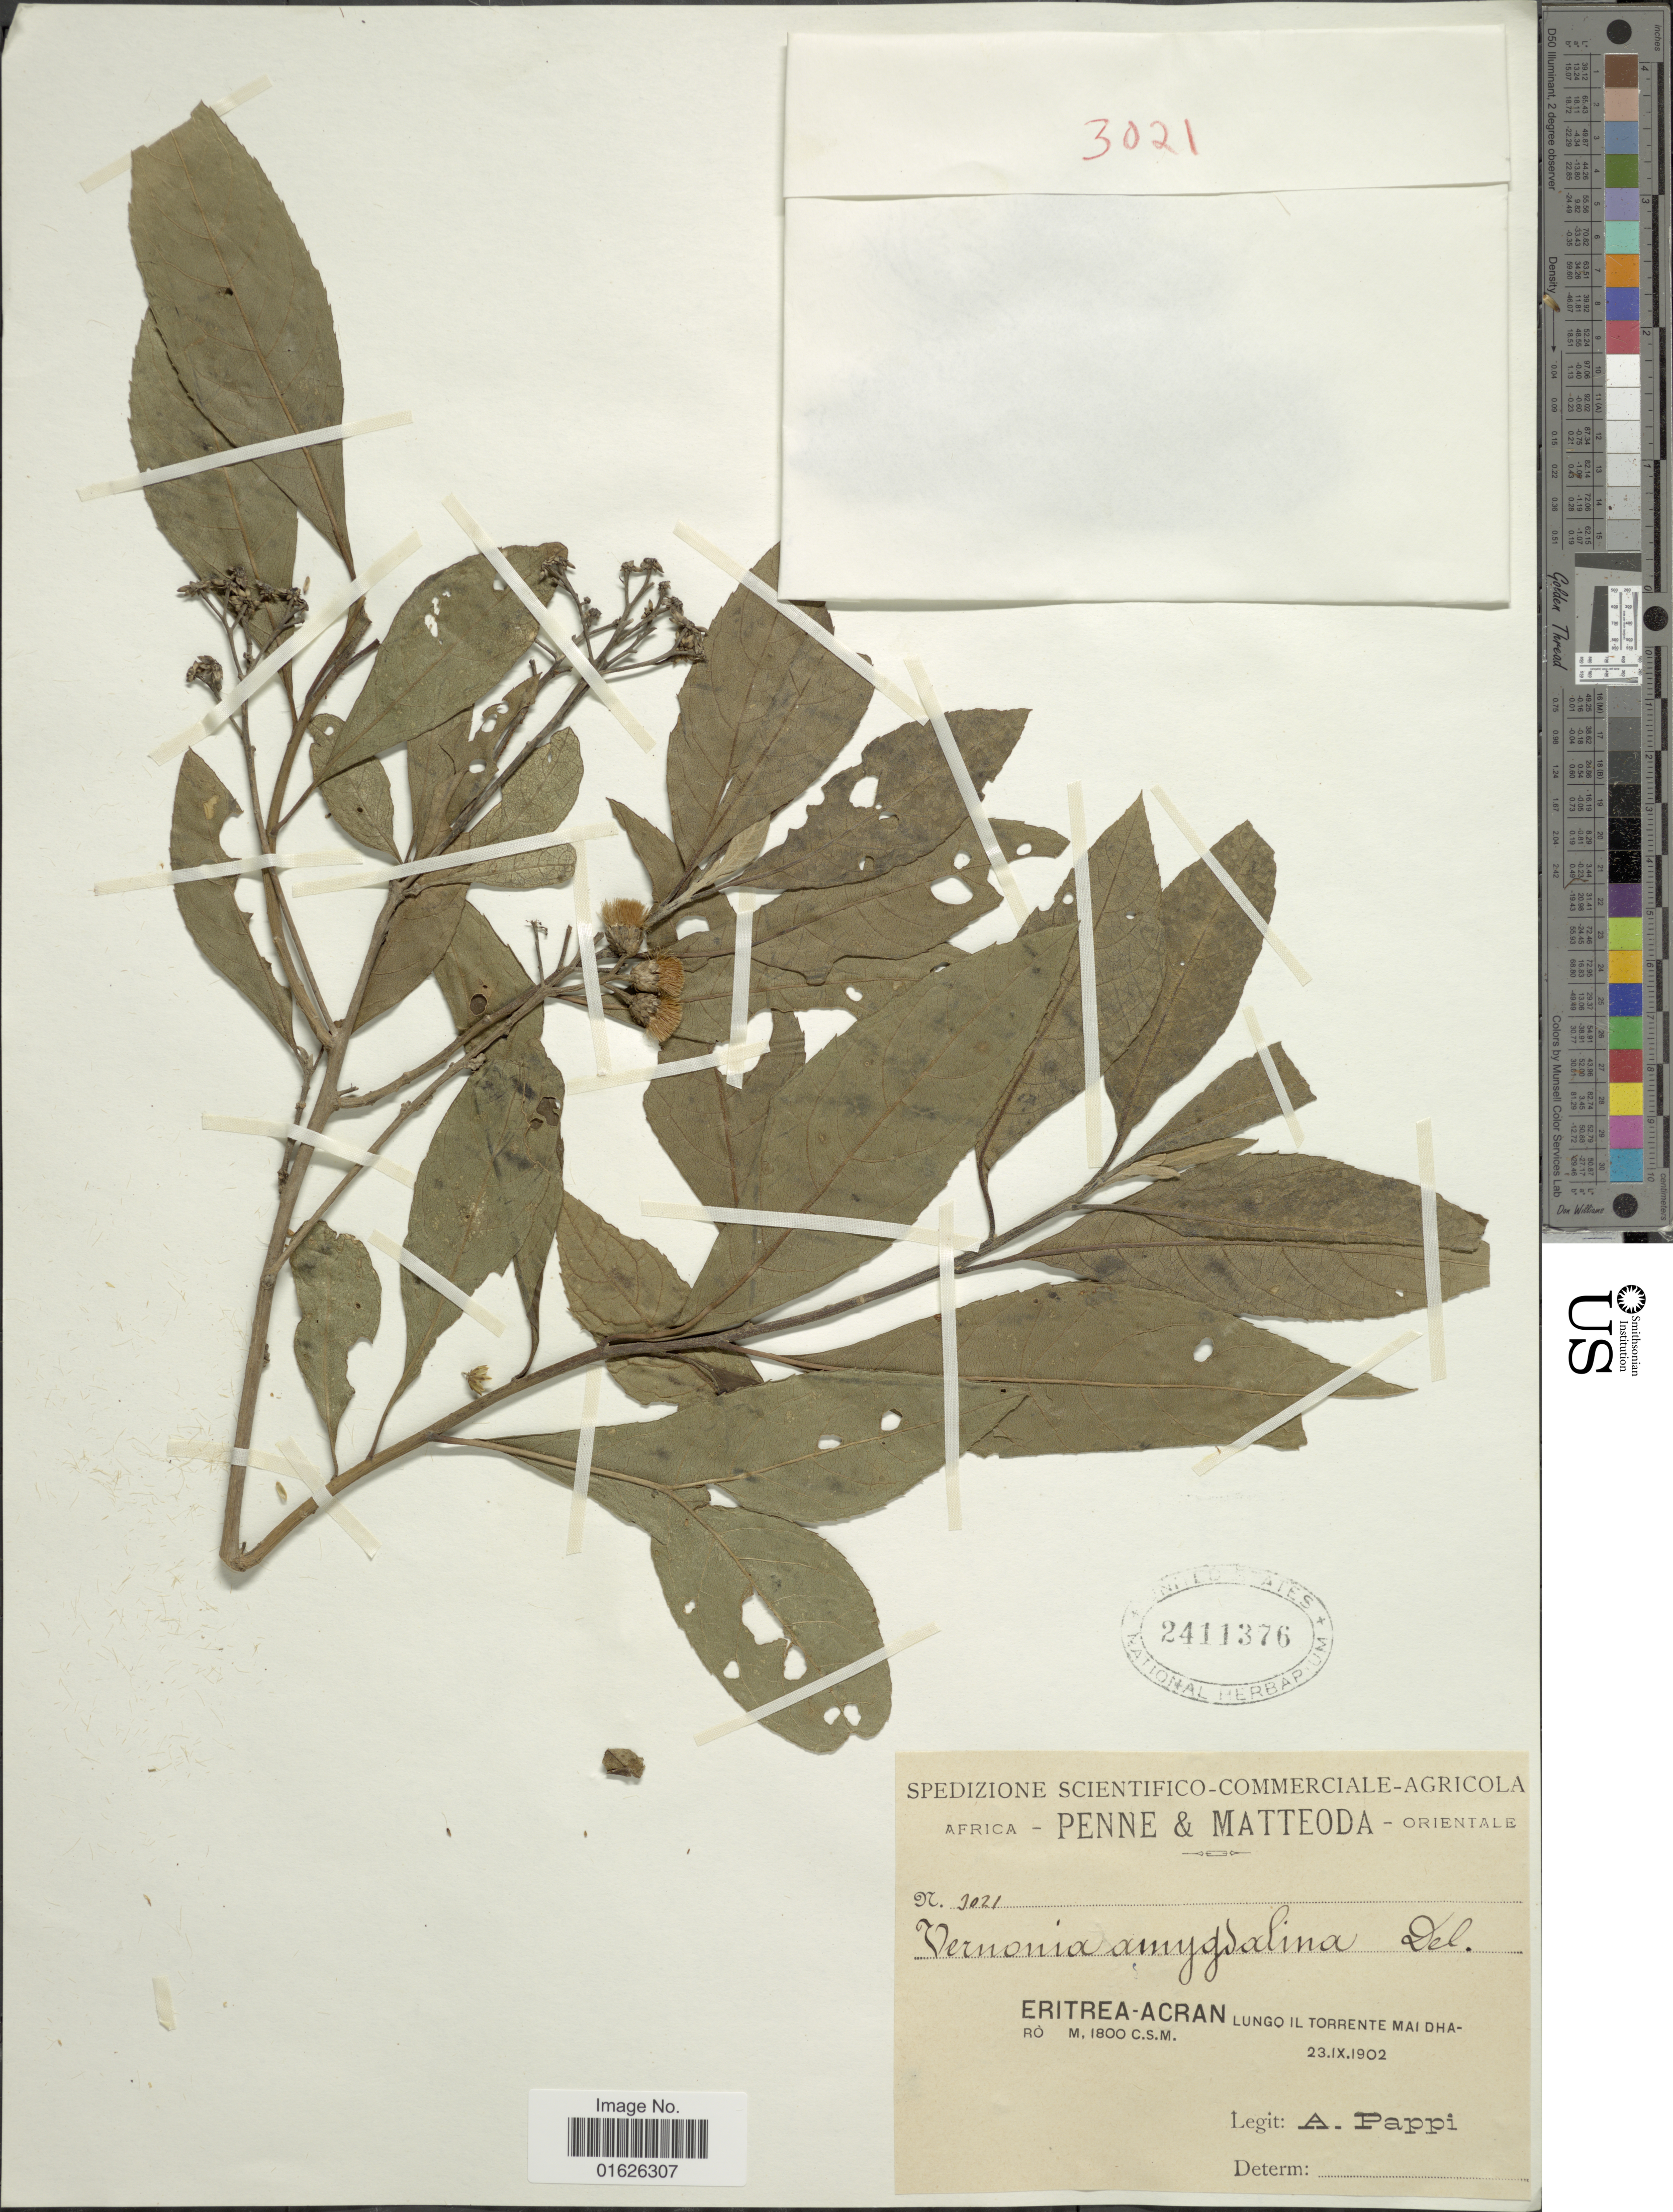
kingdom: Plantae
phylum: Tracheophyta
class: Magnoliopsida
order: Asterales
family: Asteraceae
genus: Gymnanthemum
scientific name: Gymnanthemum amygdalinum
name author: (Delile) Sch. Bip. ex Walp.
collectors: A. Pappi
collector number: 3021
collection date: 1902-09-23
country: Eritrea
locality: Eritrea - Acran, Lungo il torrente mai Dharo.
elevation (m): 1800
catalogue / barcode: US 2411376